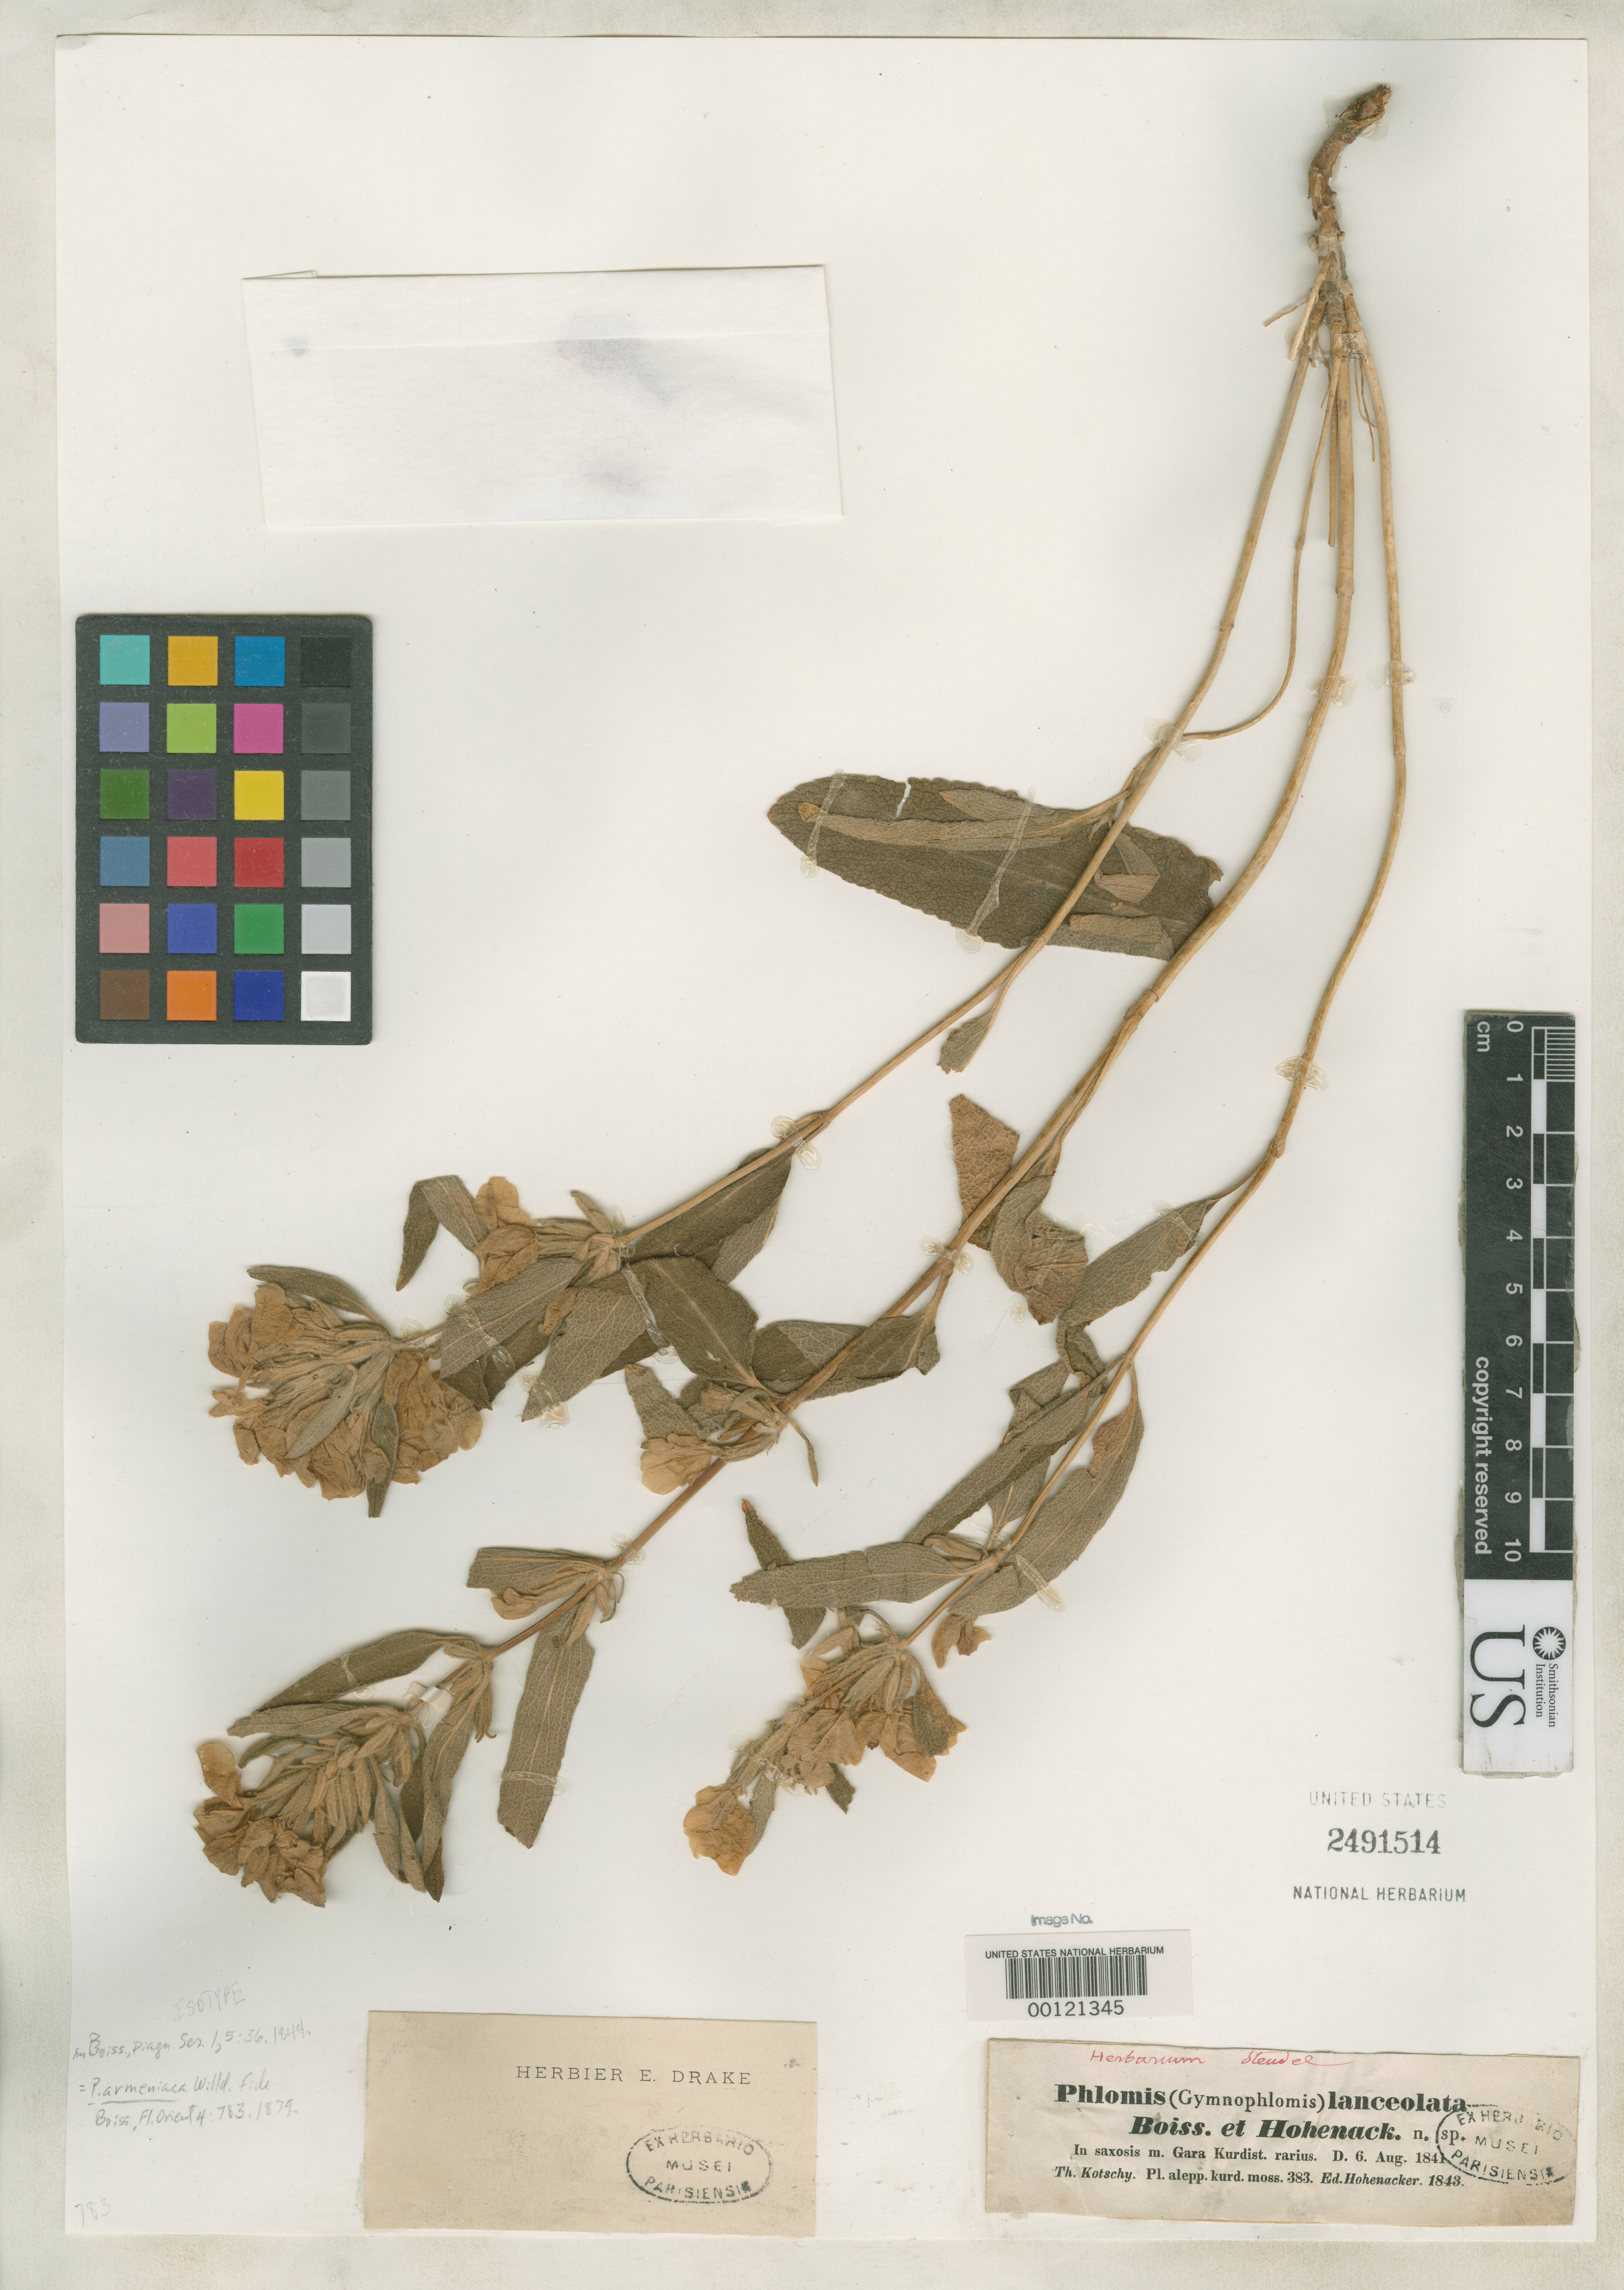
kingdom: Plantae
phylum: Tracheophyta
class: Magnoliopsida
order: Lamiales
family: Lamiaceae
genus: Phlomis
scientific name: Phlomis lanceolata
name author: Boiss. & Hohen.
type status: Isotype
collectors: K. G. Kotschy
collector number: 383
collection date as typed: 06 Aug 1841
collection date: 1841-08-06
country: Iran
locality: Gara Kurdist.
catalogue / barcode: US 2491514